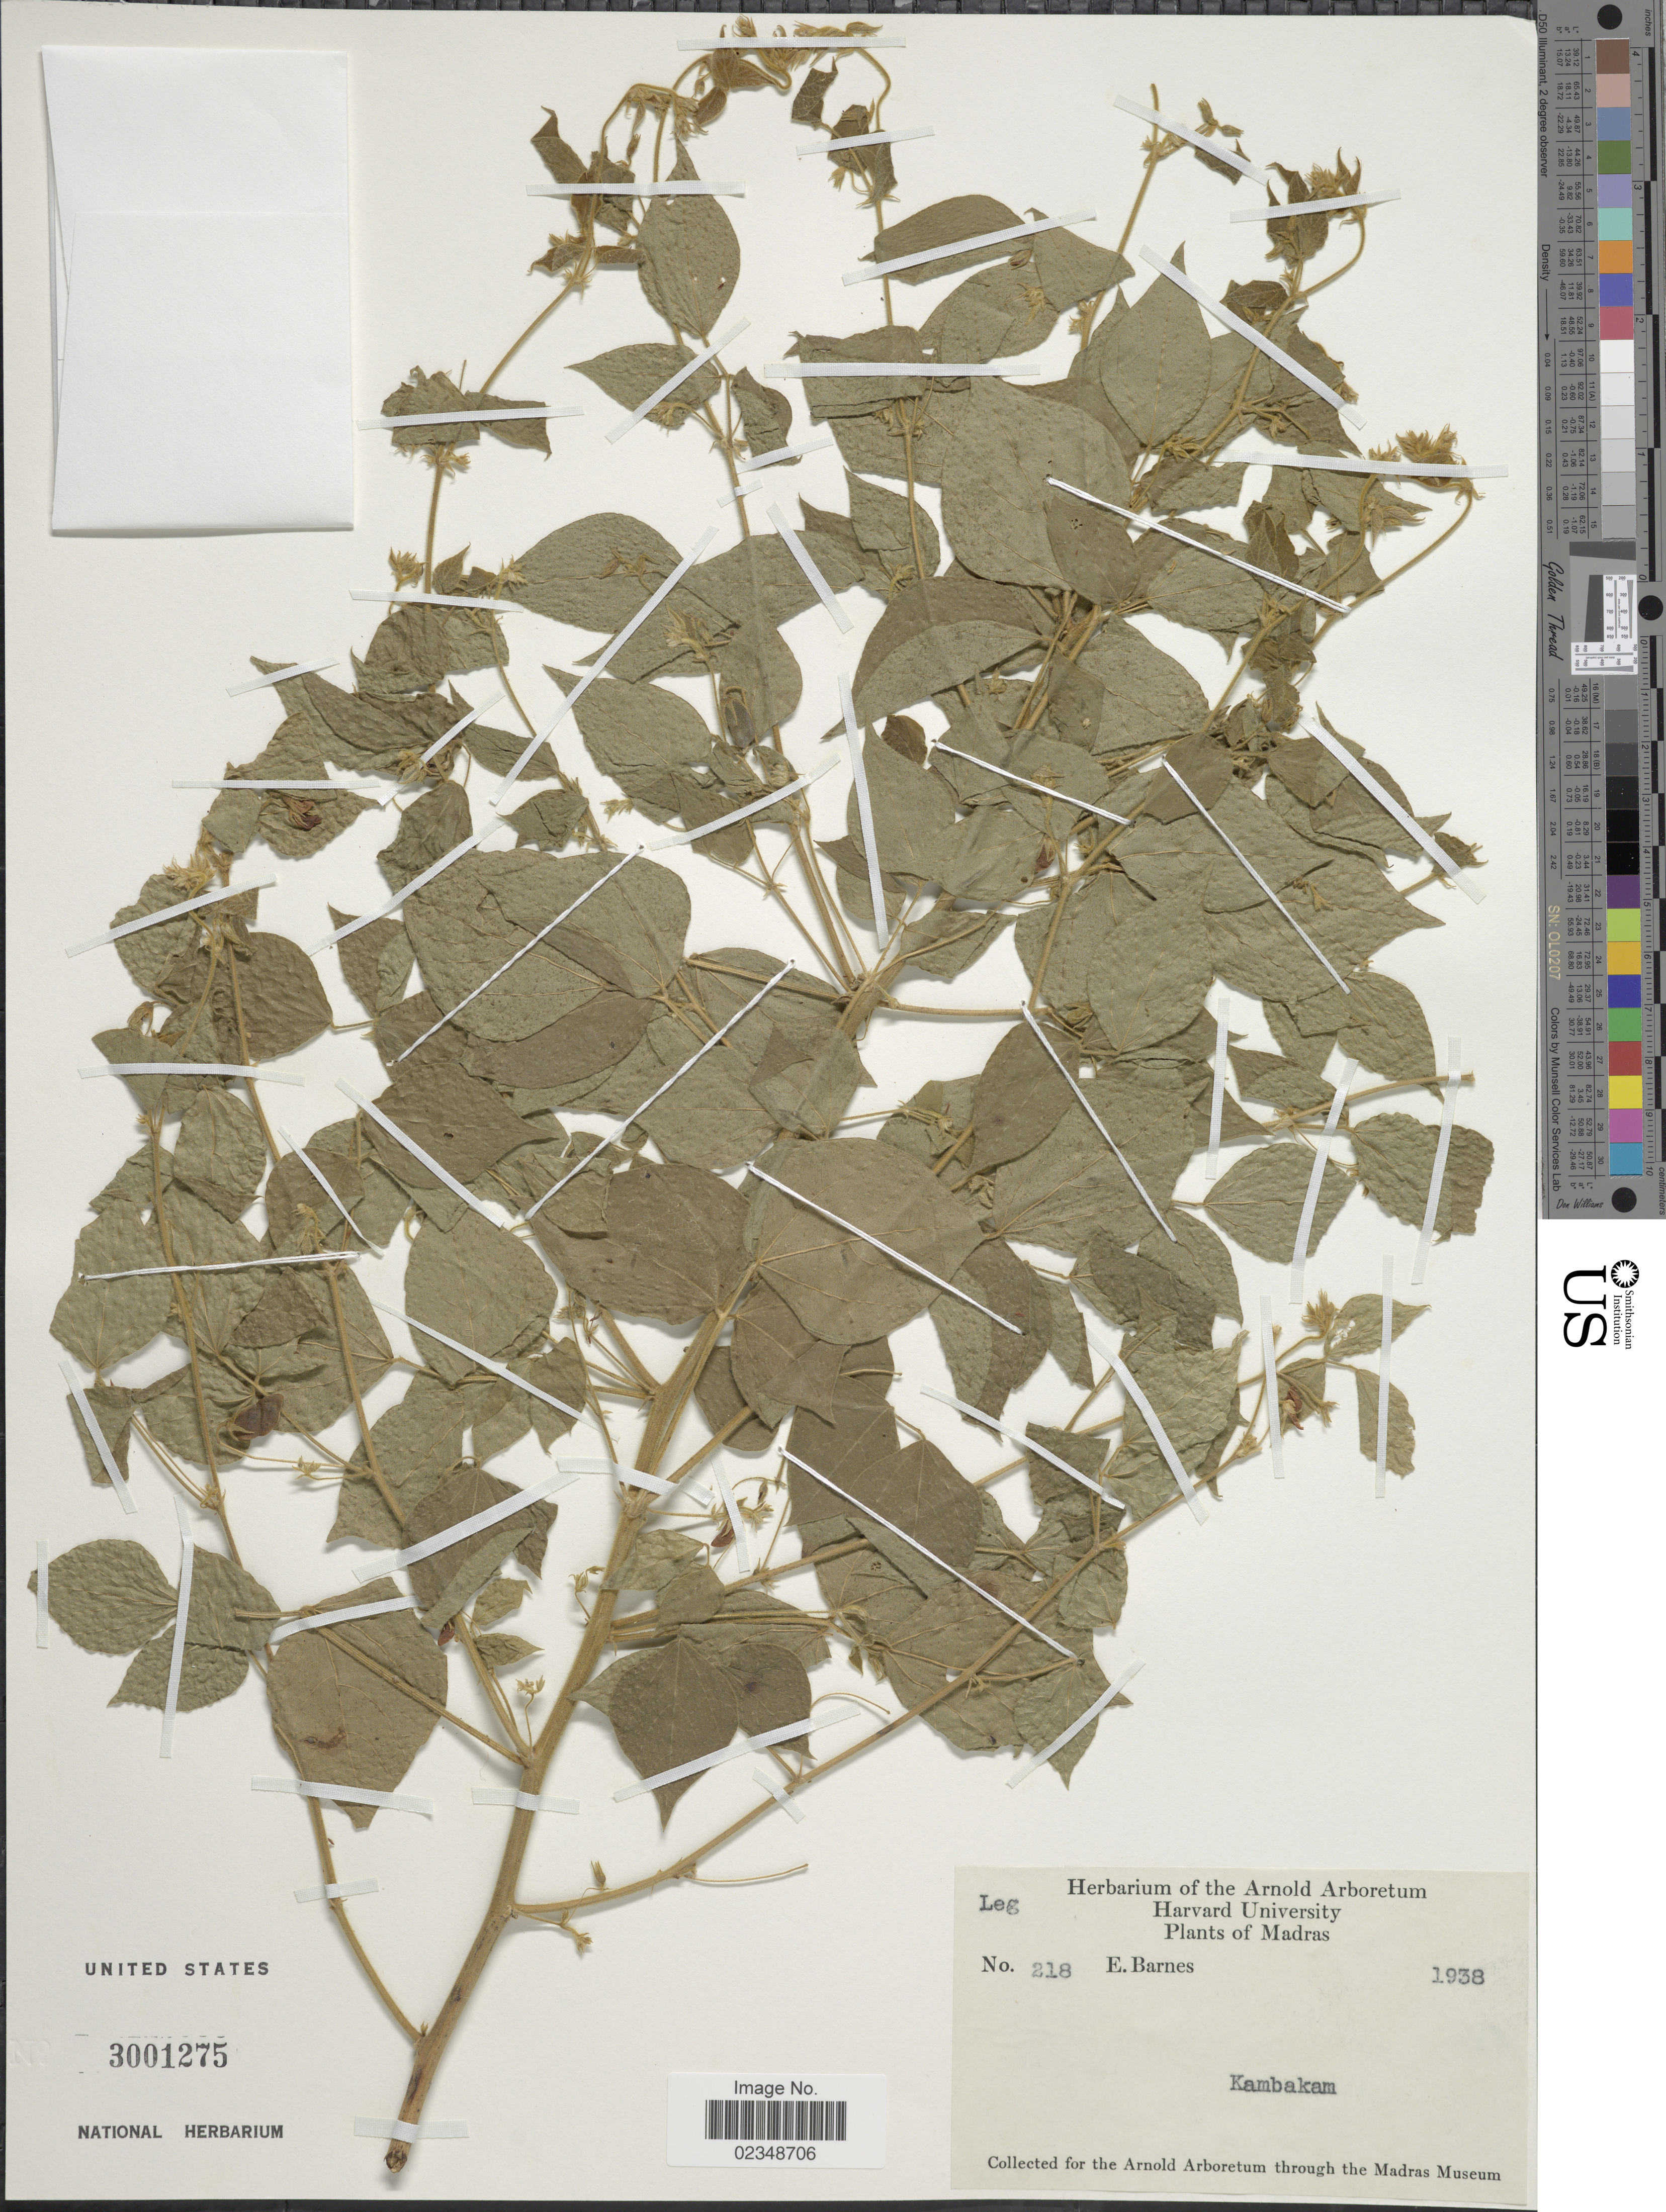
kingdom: Plantae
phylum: Tracheophyta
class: Magnoliopsida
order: Fabales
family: Fabaceae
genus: Rhynchosia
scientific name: Rhynchosia sp.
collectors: E. Barnes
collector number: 218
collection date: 1938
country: India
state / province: Andhra Pradesh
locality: Madras, Kambakam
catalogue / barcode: US 3001275